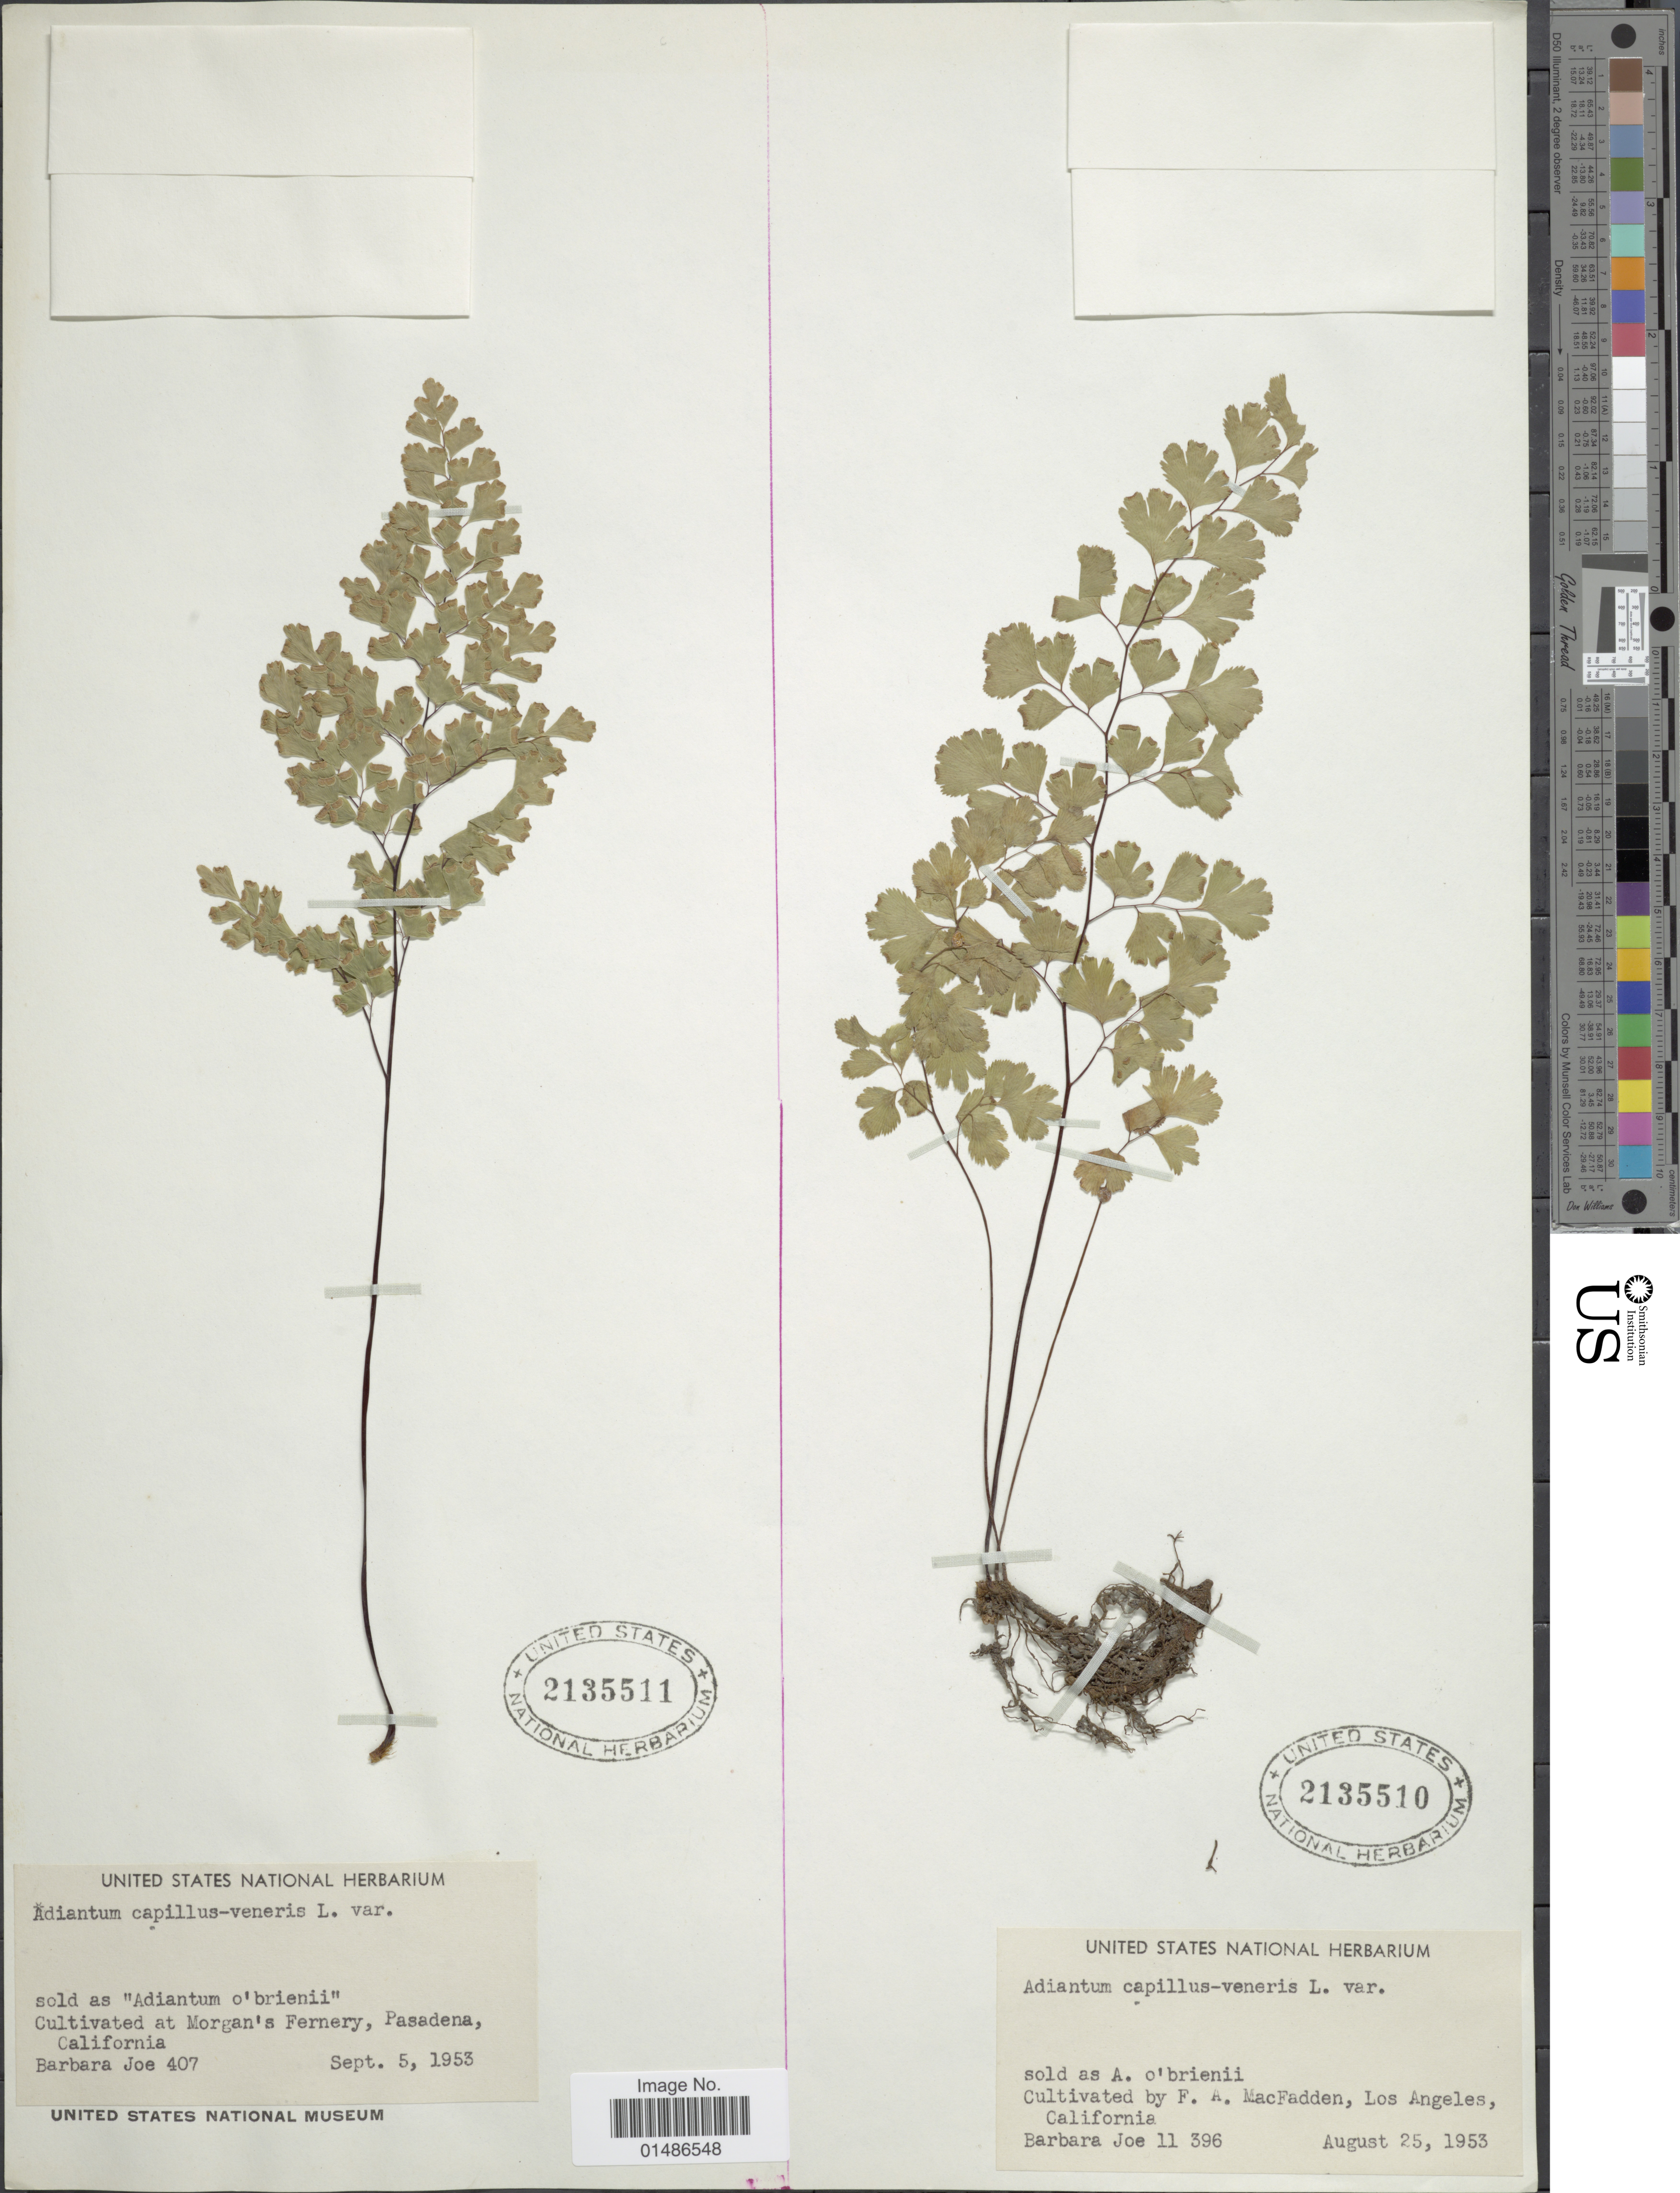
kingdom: Plantae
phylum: Tracheophyta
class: Polypodiopsida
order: Polypodiales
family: Pteridaceae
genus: Adiantum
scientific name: Adiantum capillus-veneris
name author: L.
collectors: B. Joe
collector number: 407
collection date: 1953-09-05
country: United States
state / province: California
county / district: Los Angeles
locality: Cultivated at Morgan's Fernery, Pasadena.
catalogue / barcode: US 2135511-2